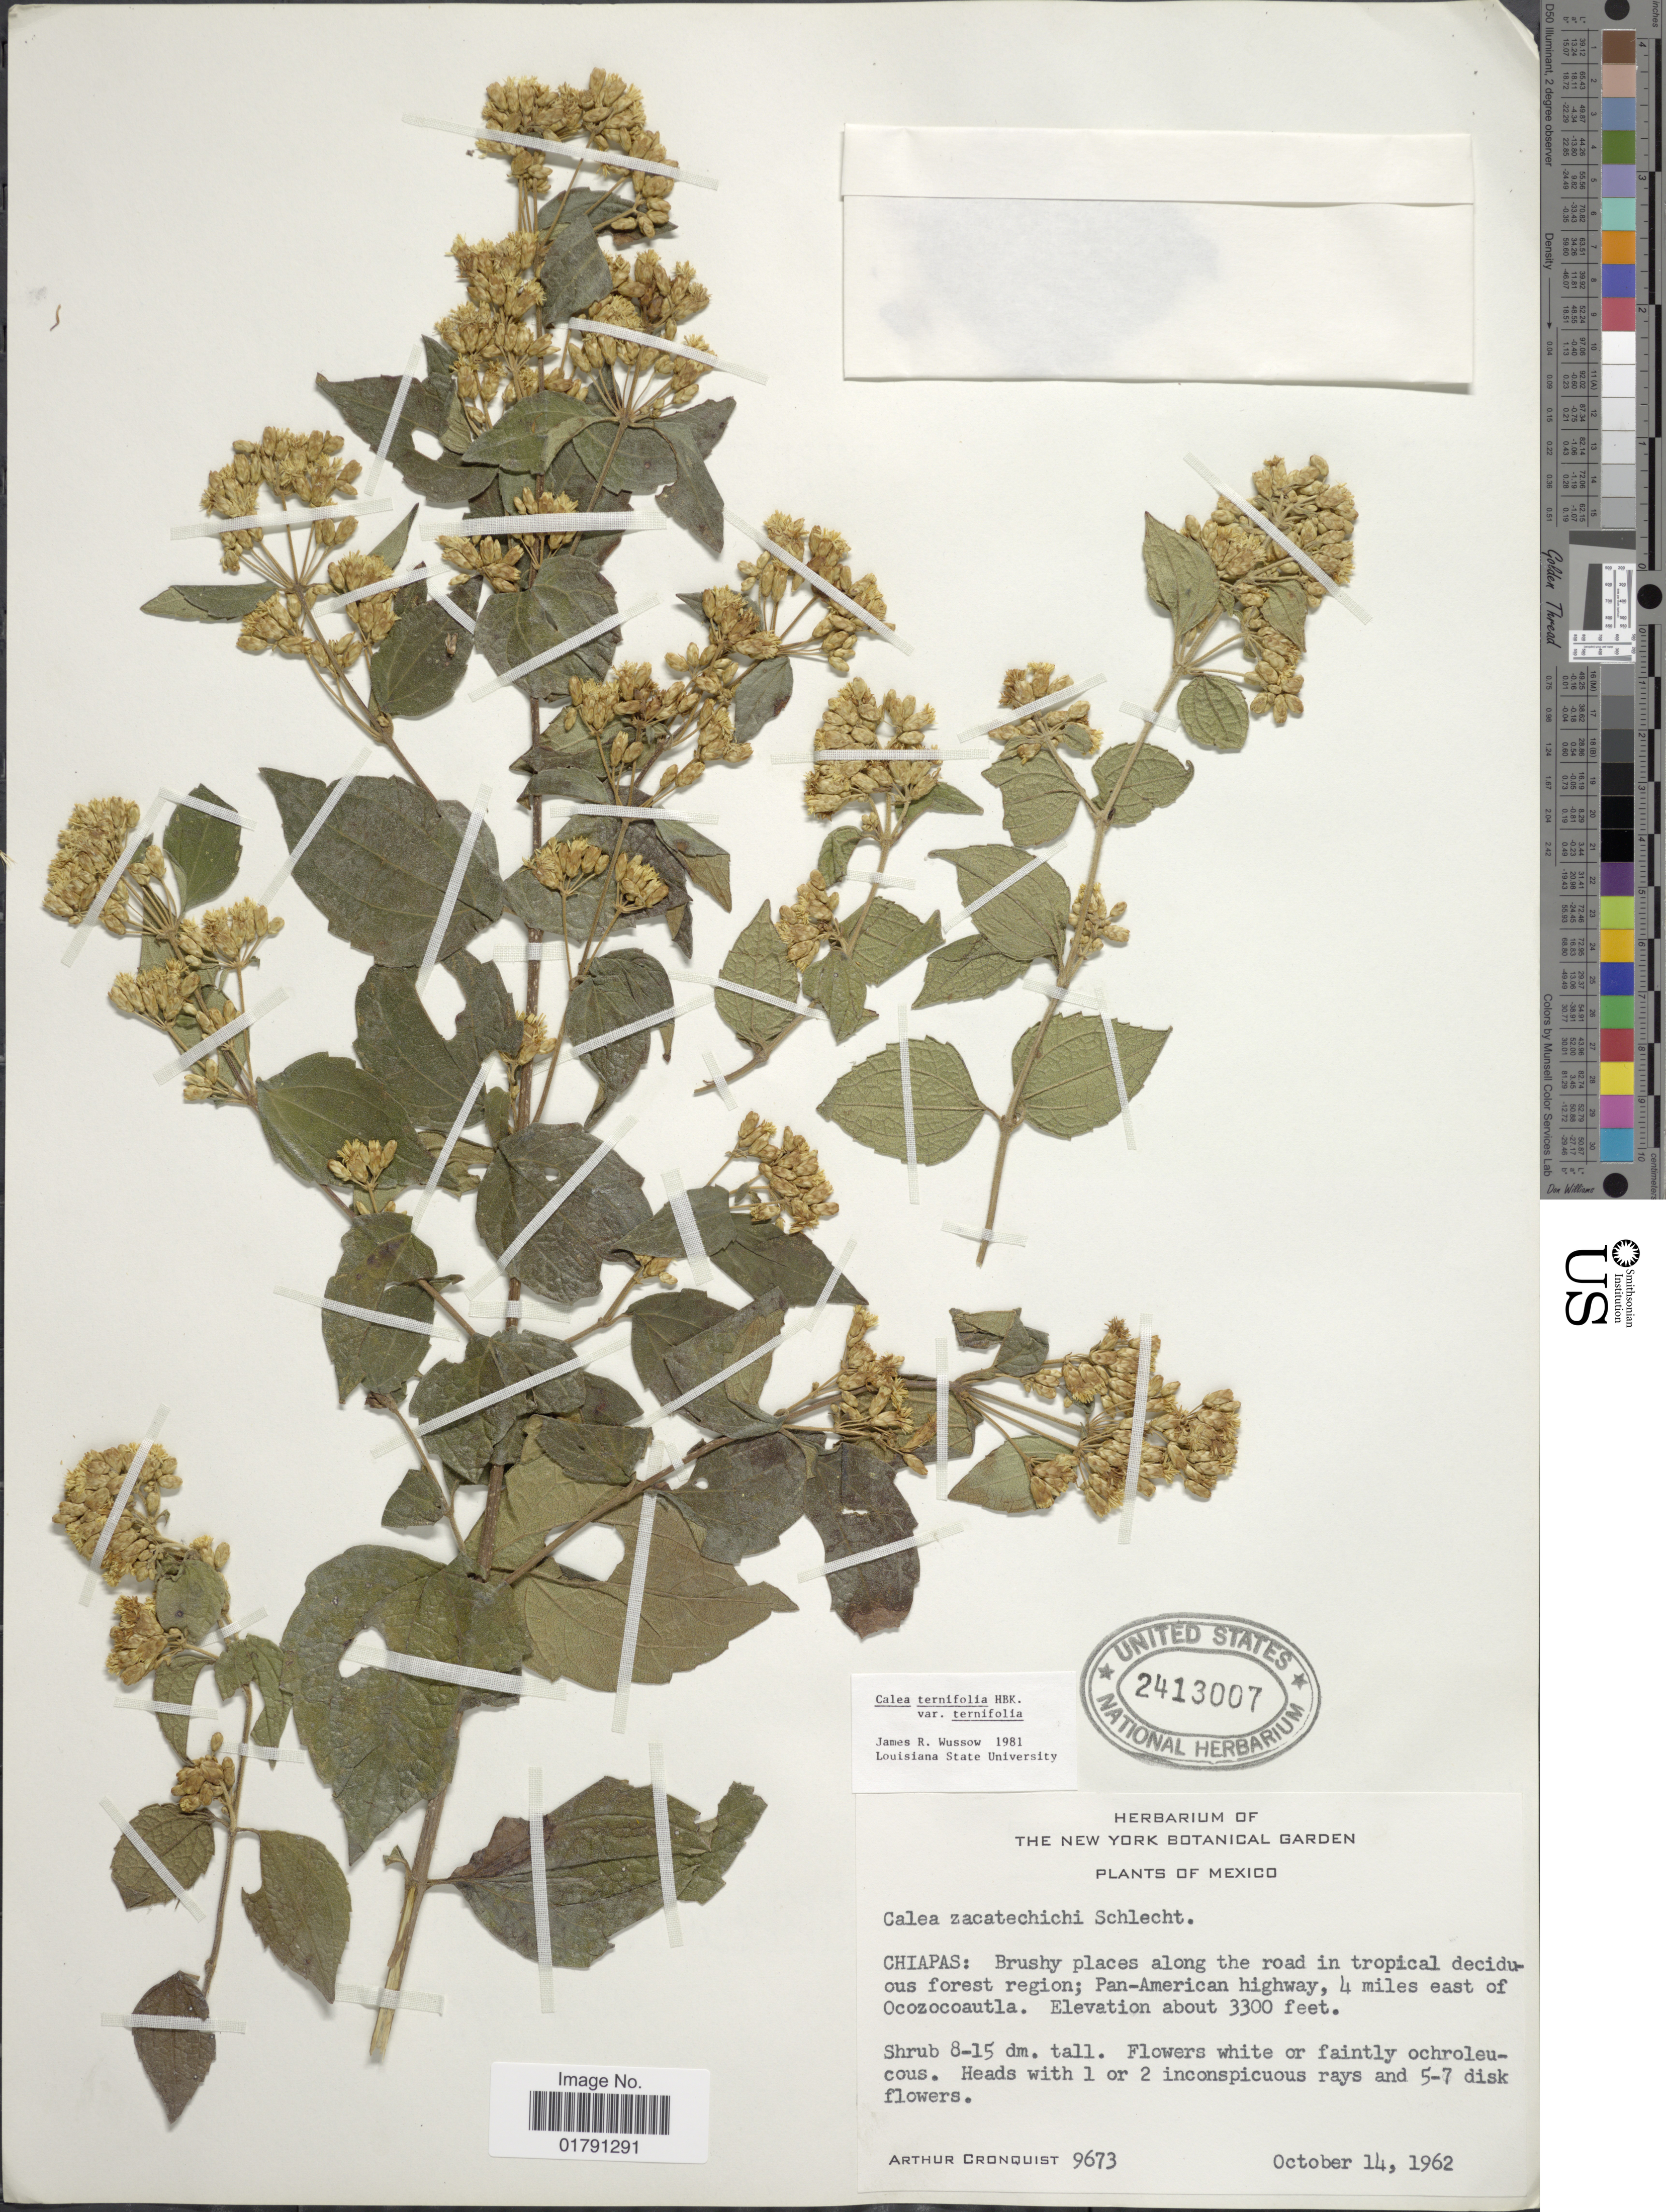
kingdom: Plantae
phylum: Tracheophyta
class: Magnoliopsida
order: Asterales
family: Asteraceae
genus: Calea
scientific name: Calea ternifolia var. ternifolia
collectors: A. J. Cronquist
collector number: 9673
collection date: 1962-10-14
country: Mexico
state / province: Chiapas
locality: Pan-American highway, 4 miles east of Ocozocoautla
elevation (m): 1006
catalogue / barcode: US 2413007